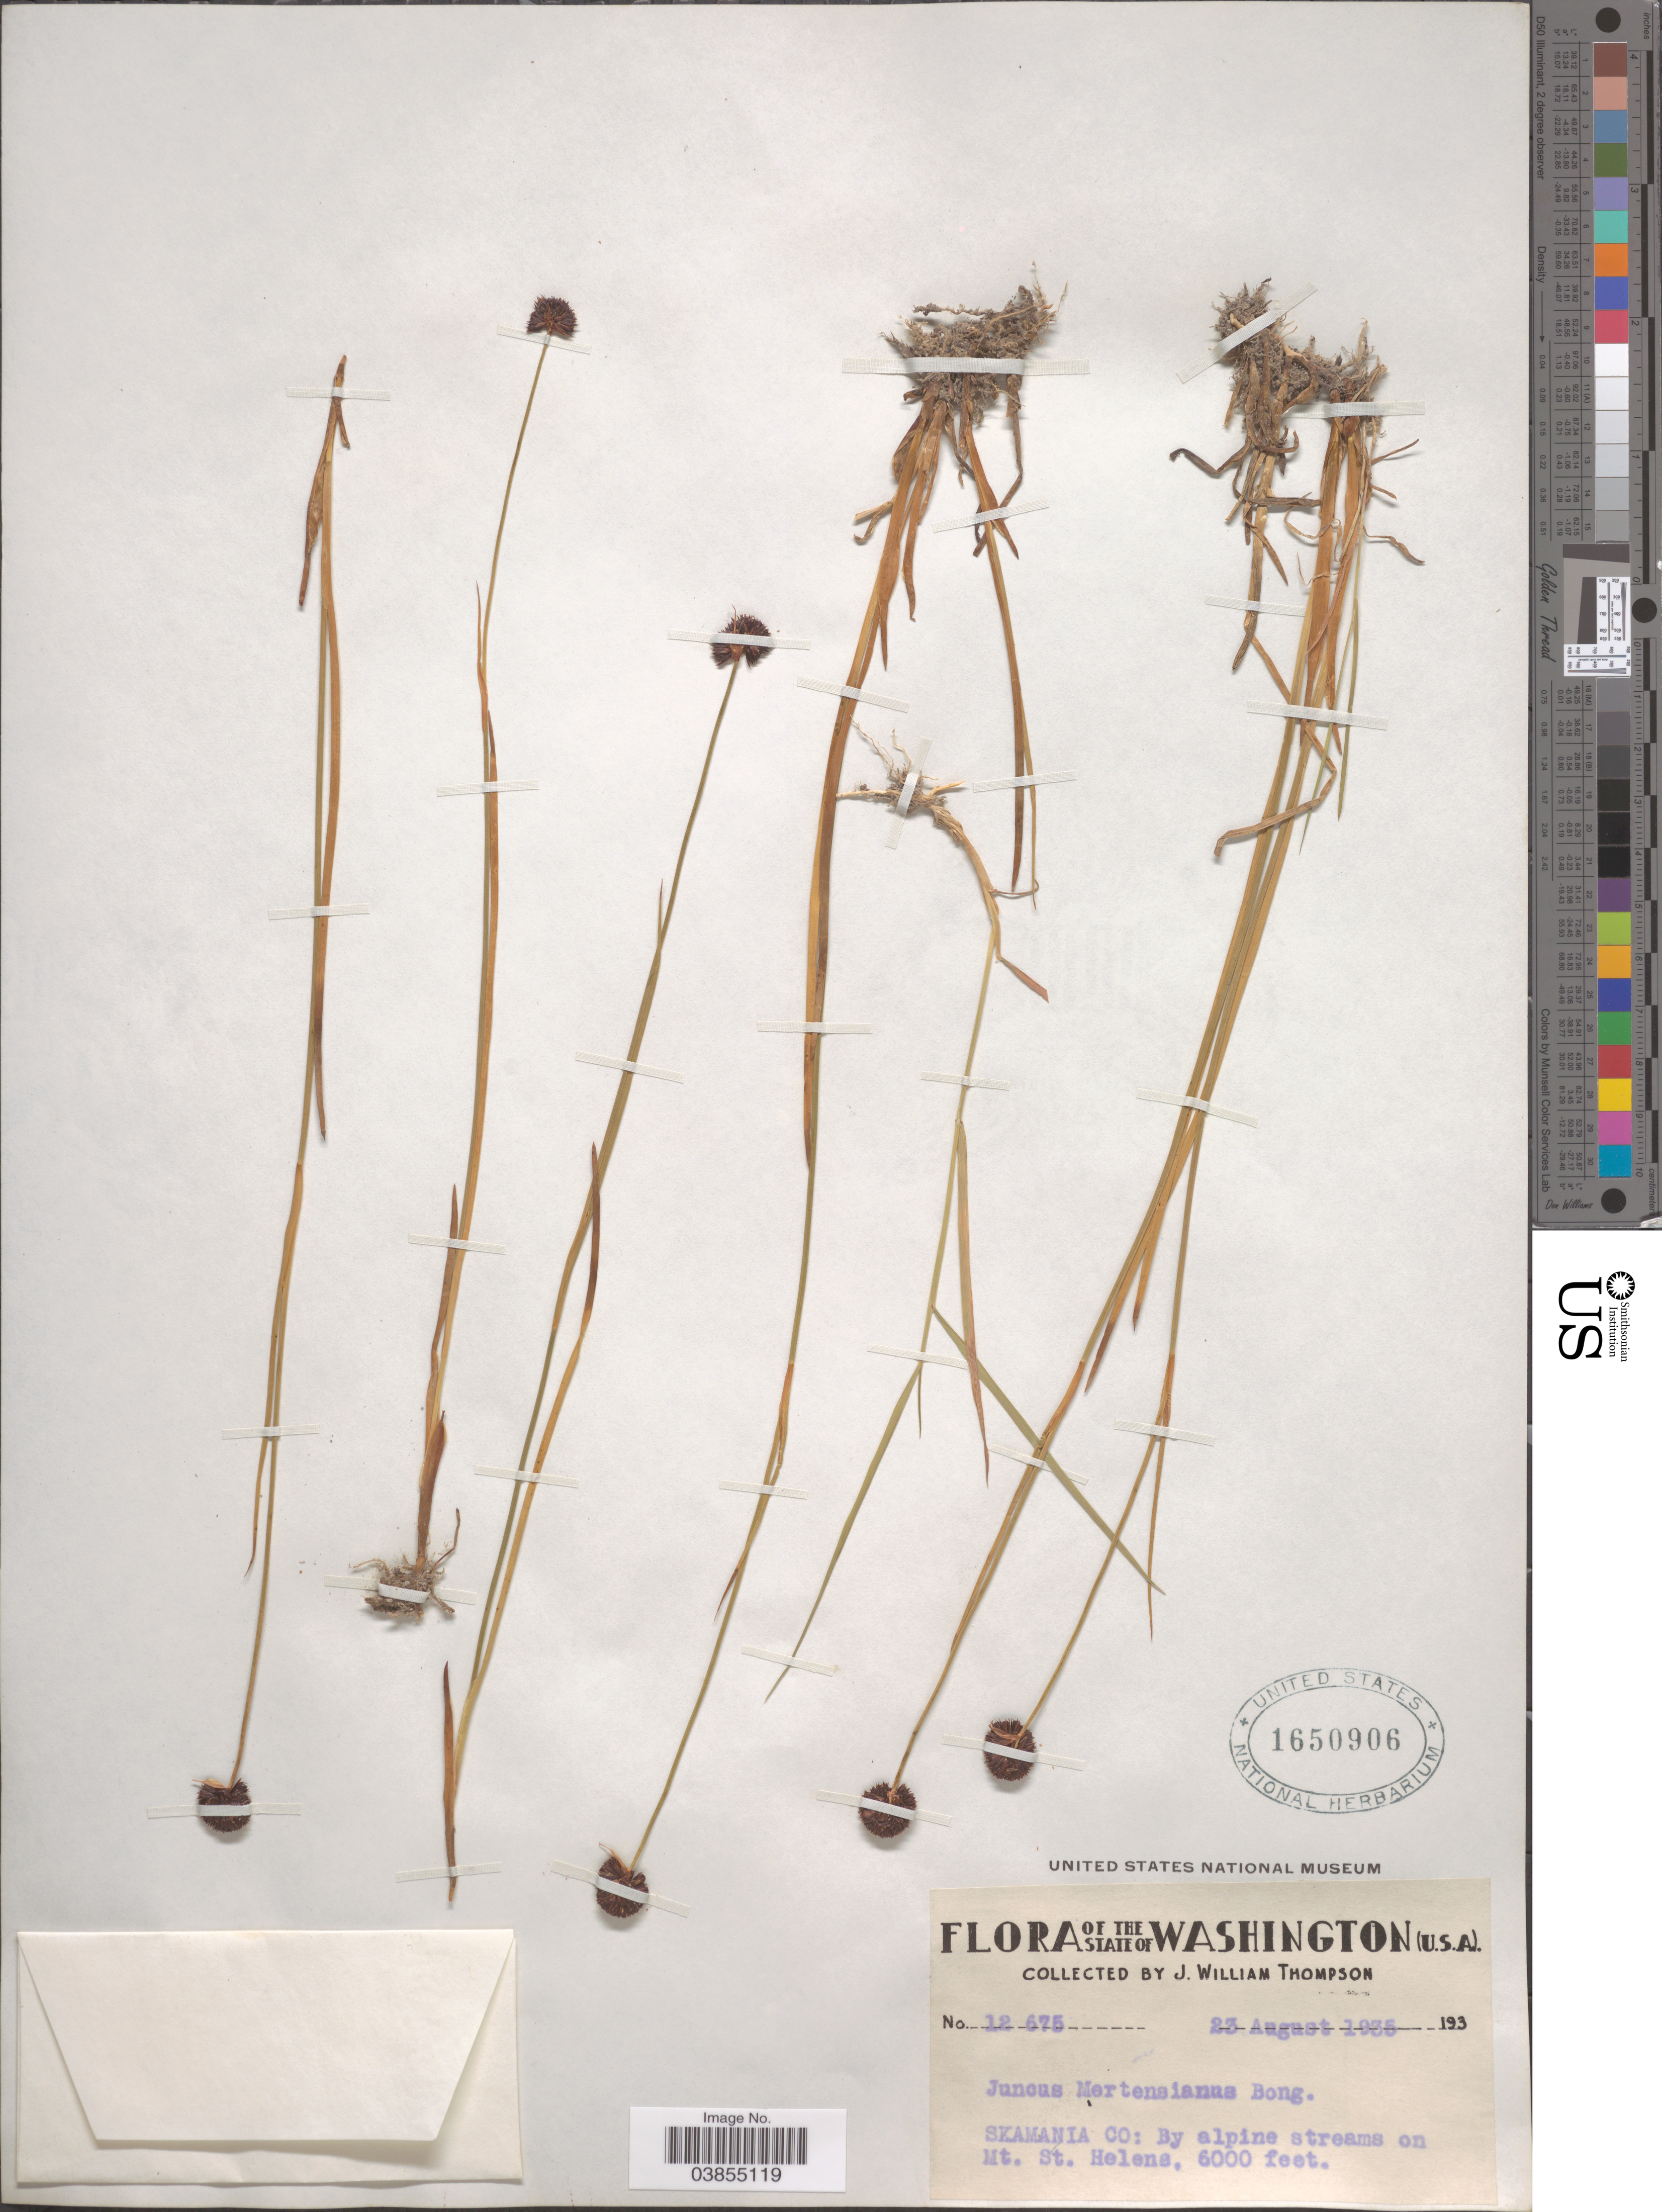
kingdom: Plantae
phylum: Tracheophyta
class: Liliopsida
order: Poales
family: Juncaceae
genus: Juncus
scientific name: Juncus mertensianus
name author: Bong.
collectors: J. W. Thompson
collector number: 12675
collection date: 1935-08-23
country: United States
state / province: Washington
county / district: Skamania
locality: Skamania Co: By alpine streams on Mt. St. Helena.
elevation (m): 1829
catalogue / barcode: US 1650906